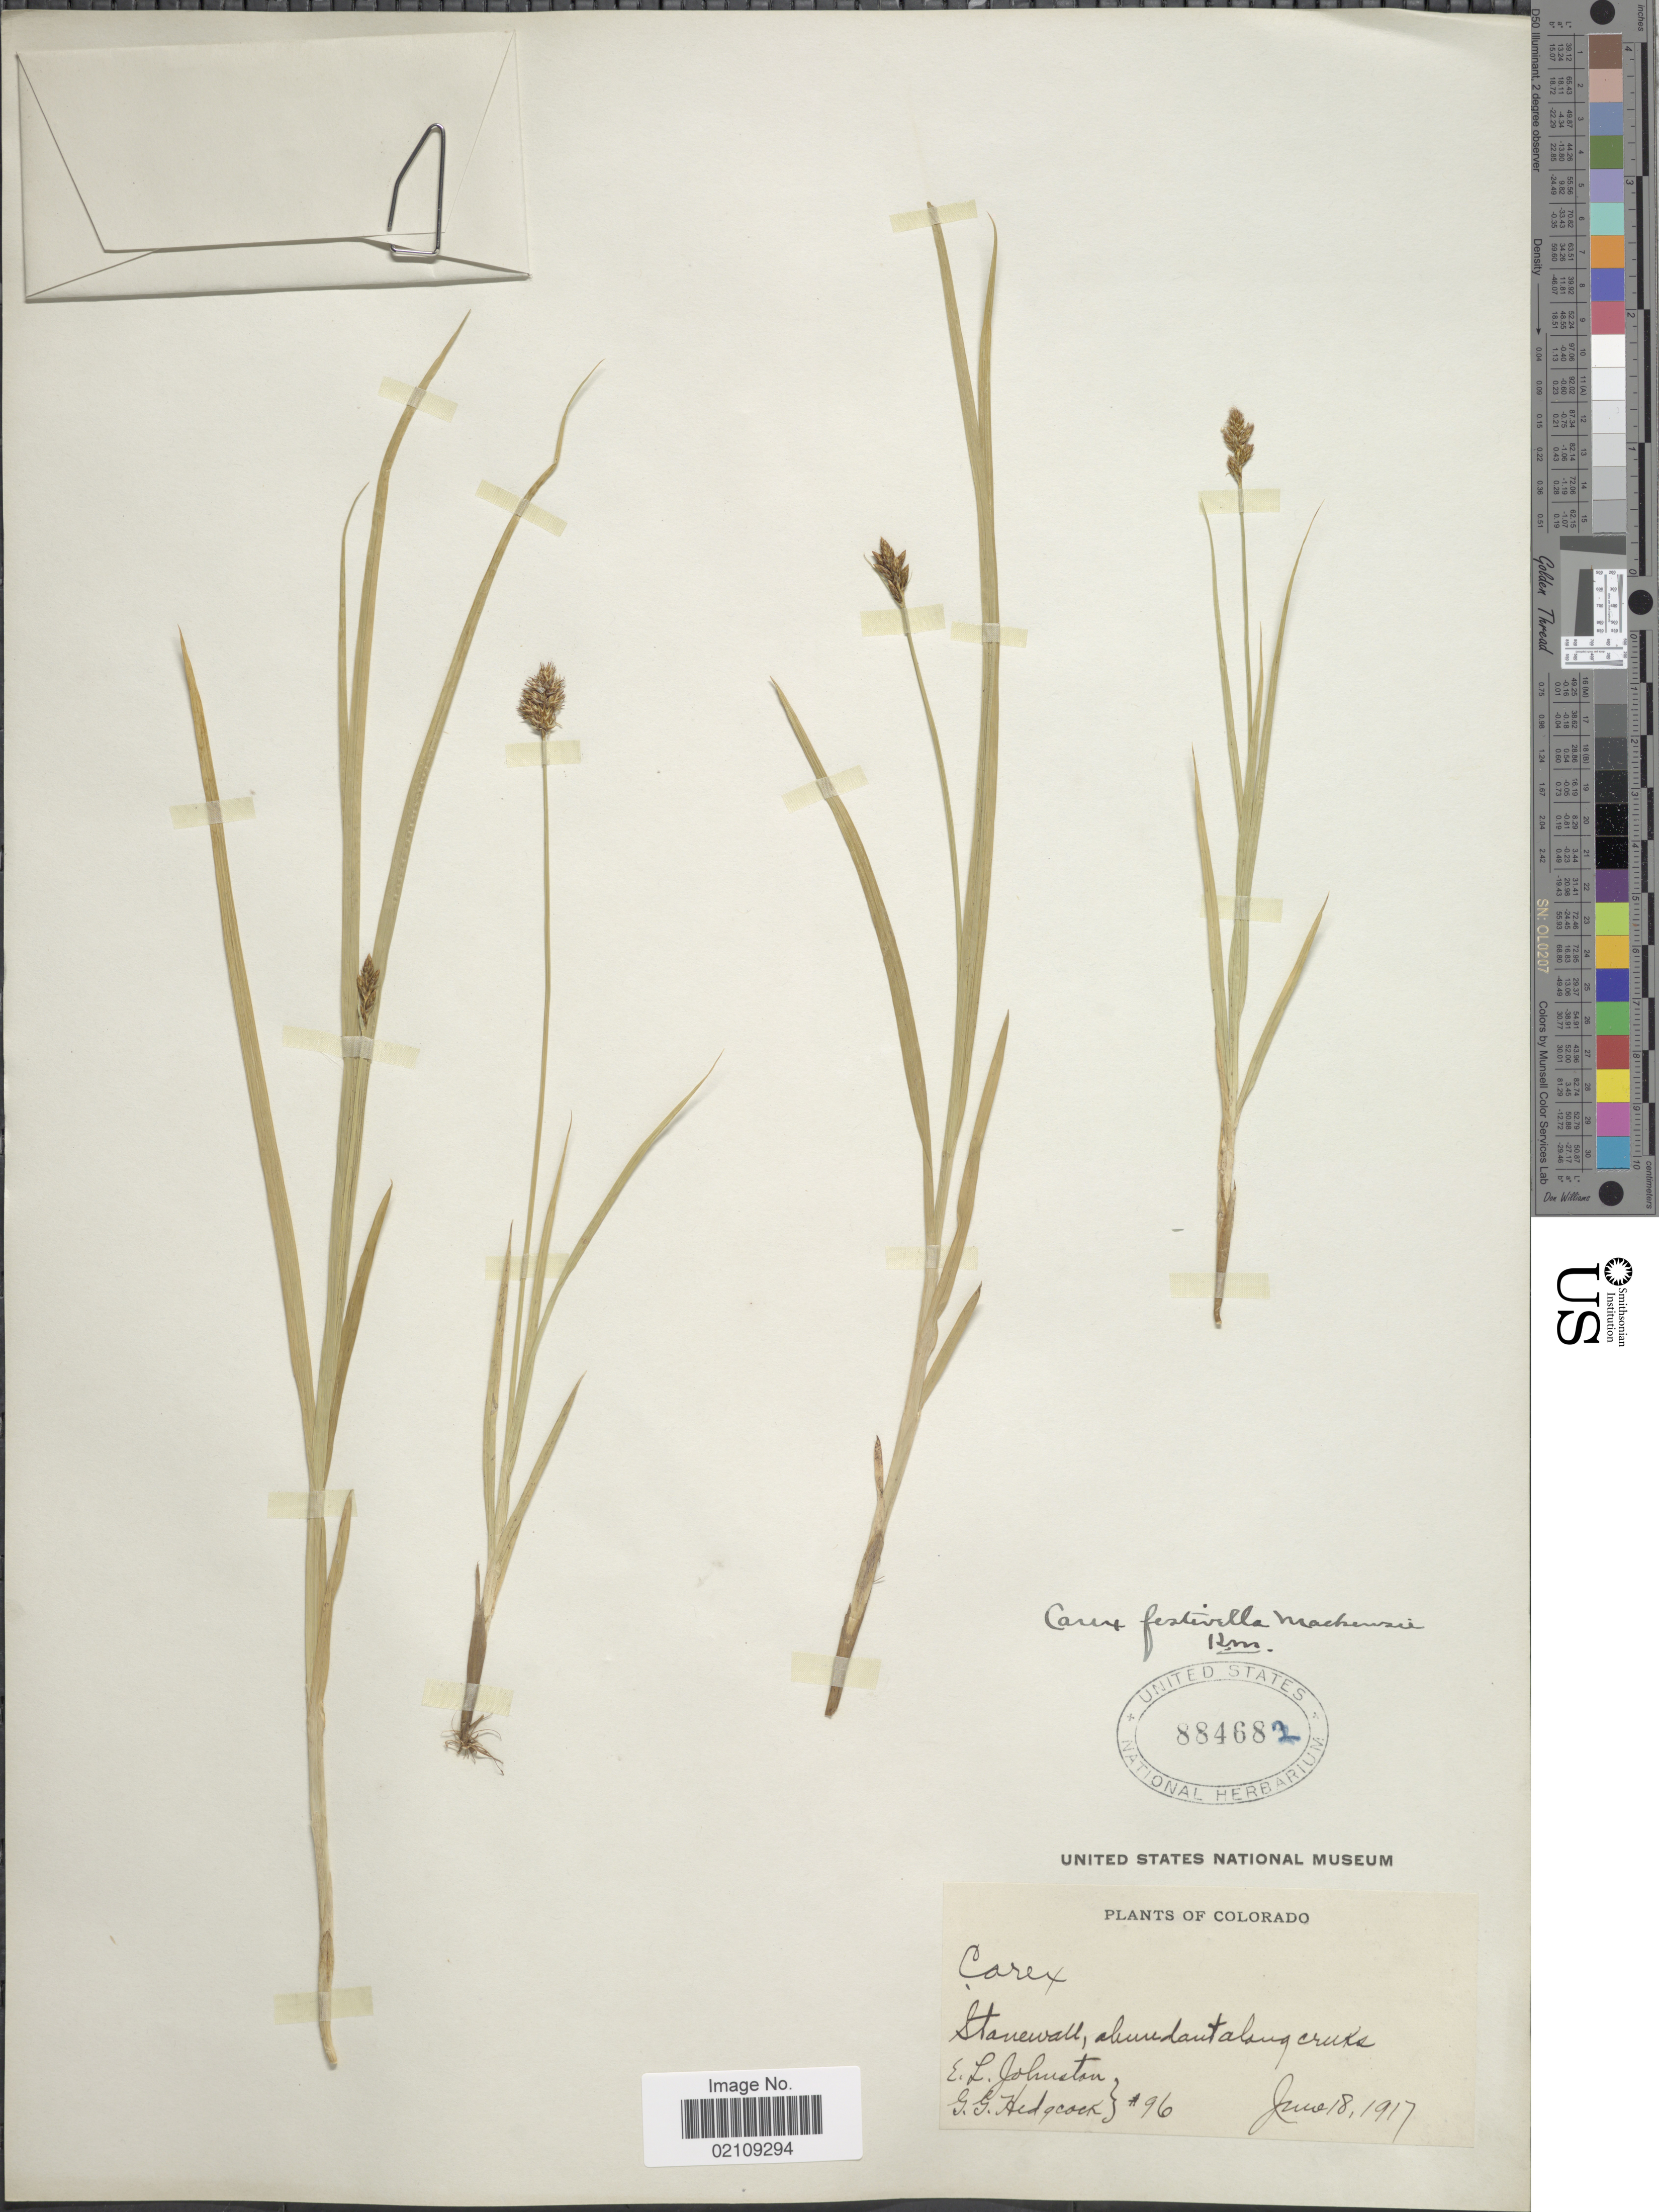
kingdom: Plantae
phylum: Tracheophyta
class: Liliopsida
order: Poales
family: Cyperaceae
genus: Carex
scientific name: Carex microptera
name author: Mack.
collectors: E. L. Johnston & G. Hedgcock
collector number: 96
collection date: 1917-06-18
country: United States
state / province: Colorado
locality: Stonewall, abundant along creeks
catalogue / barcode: US 884682